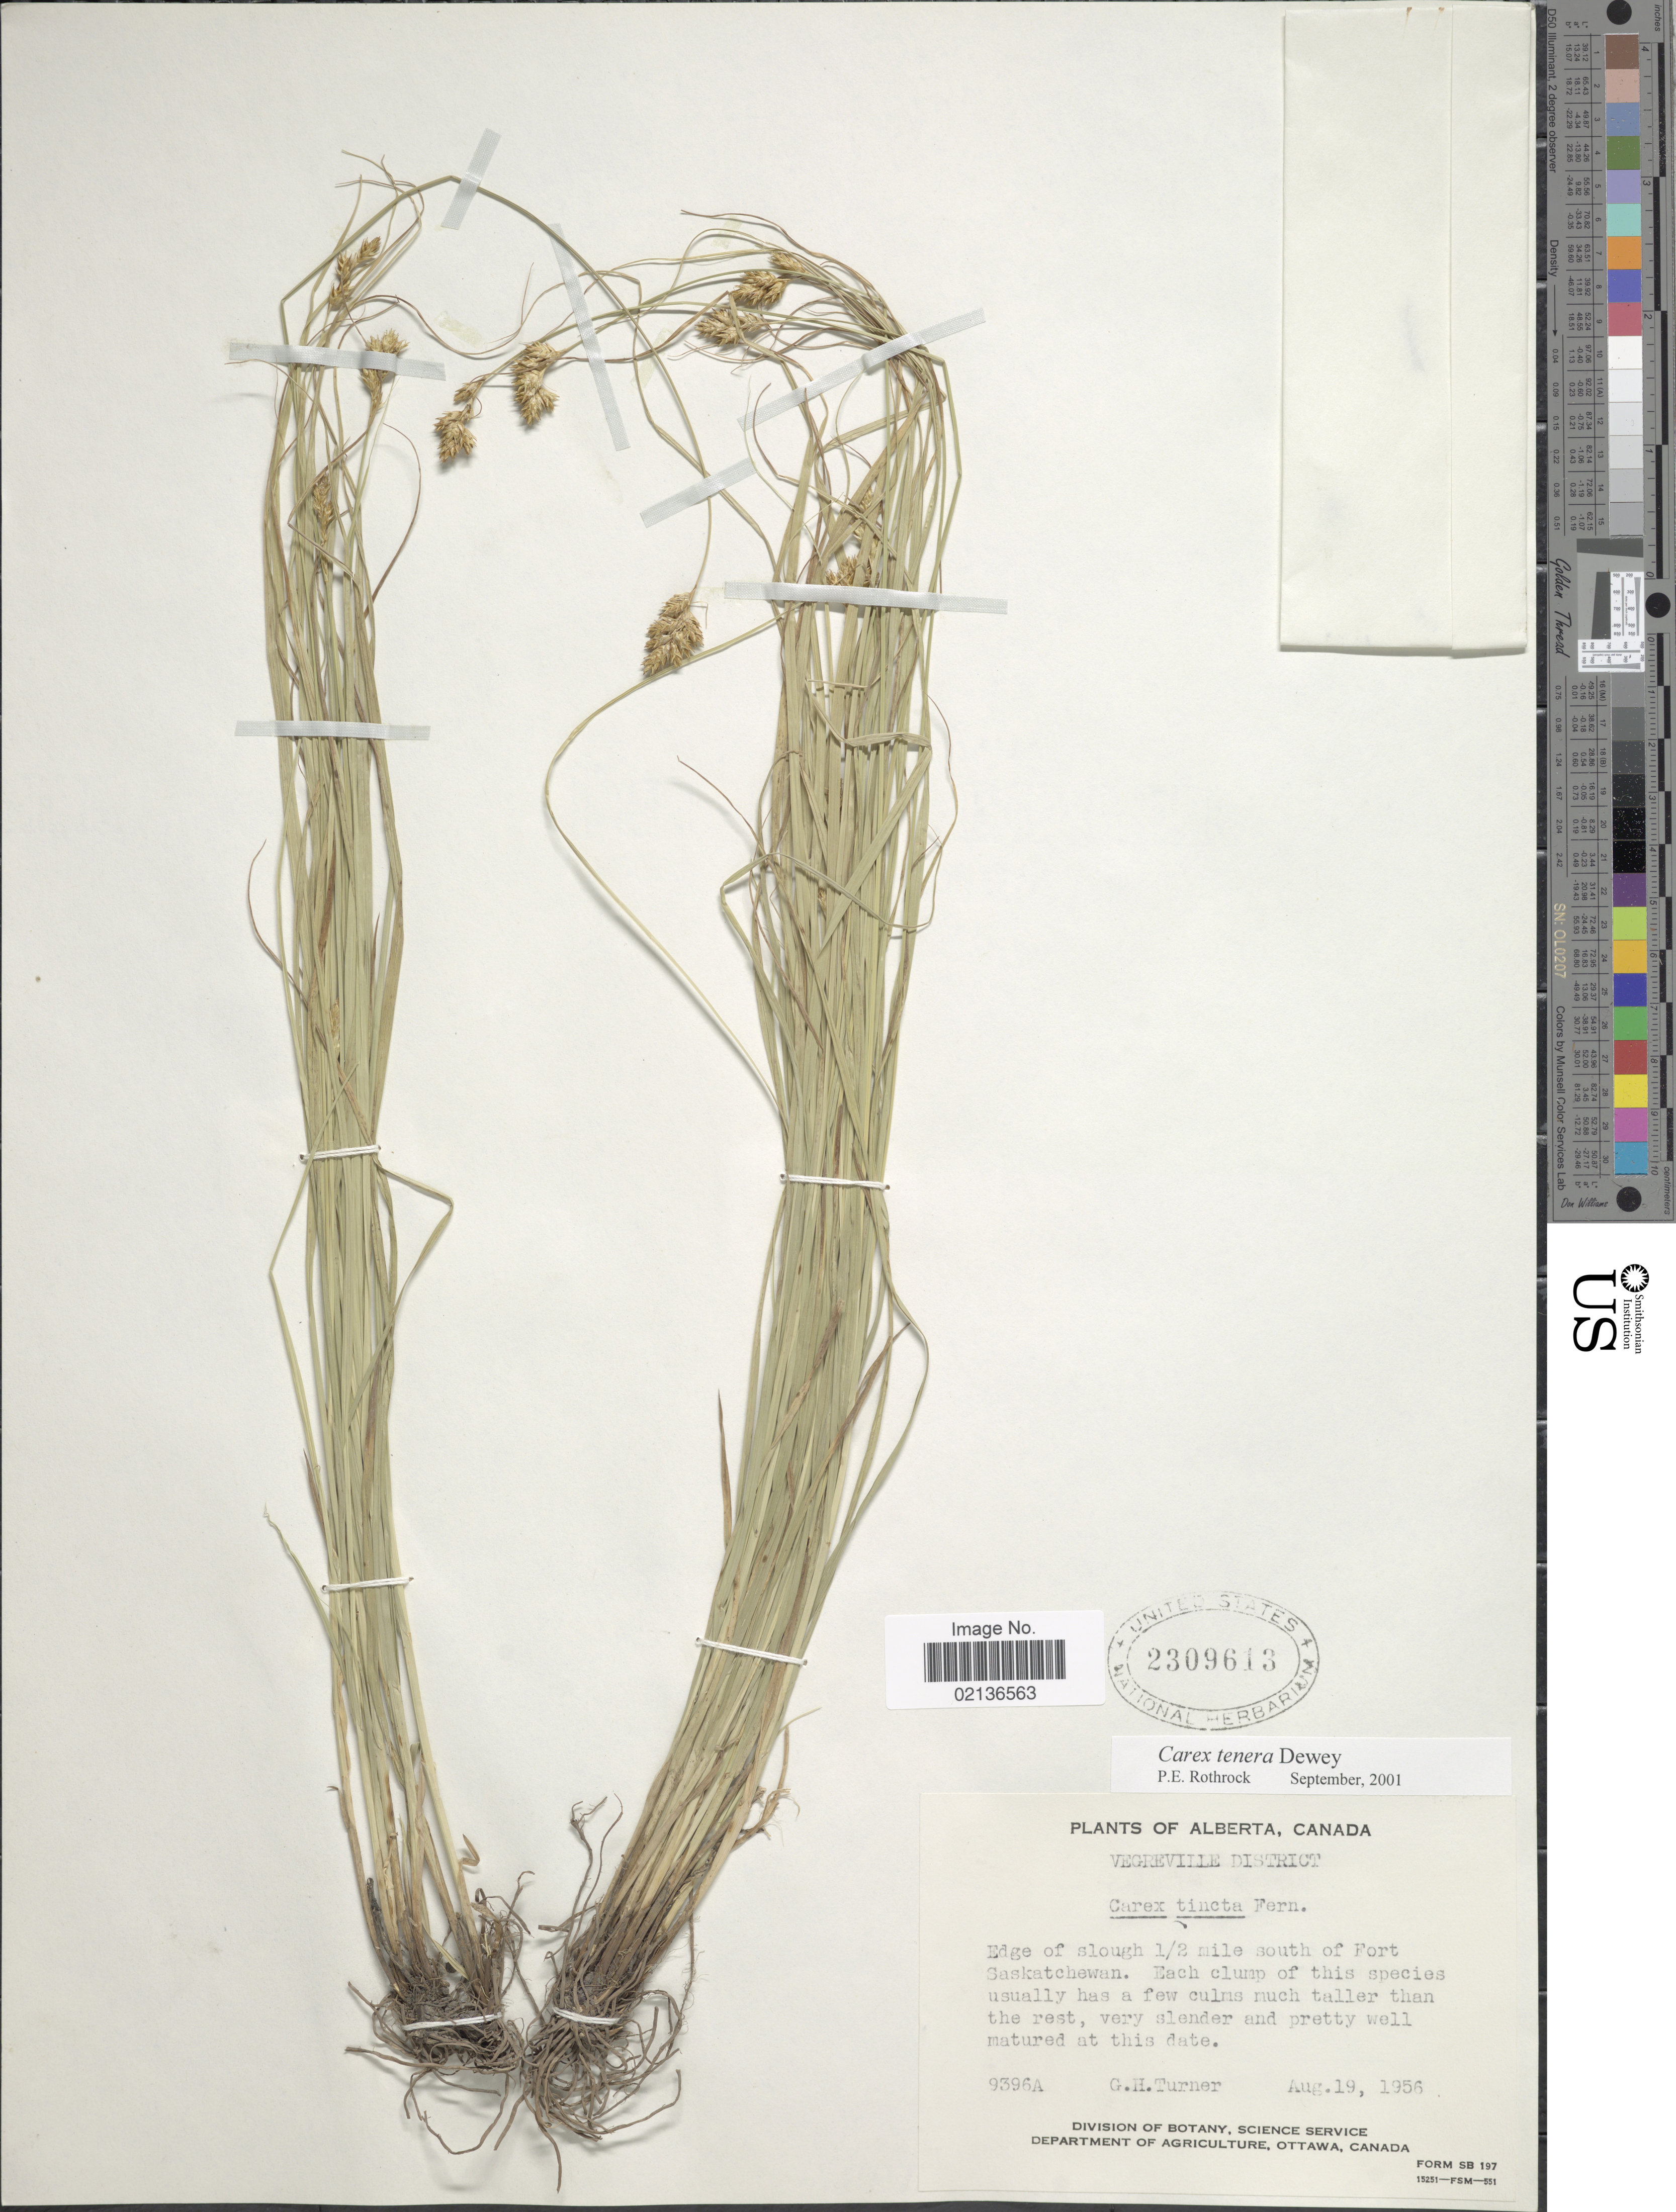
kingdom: Plantae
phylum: Tracheophyta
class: Liliopsida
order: Poales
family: Cyperaceae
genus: Carex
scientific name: Carex tenera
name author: Dewey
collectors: G. H. Turner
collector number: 9396A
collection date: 1956-08-19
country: Canada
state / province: Alberta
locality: Vegreville District, Edge of slough ½ mile south of Fort Saskatchewan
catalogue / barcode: US 2309613